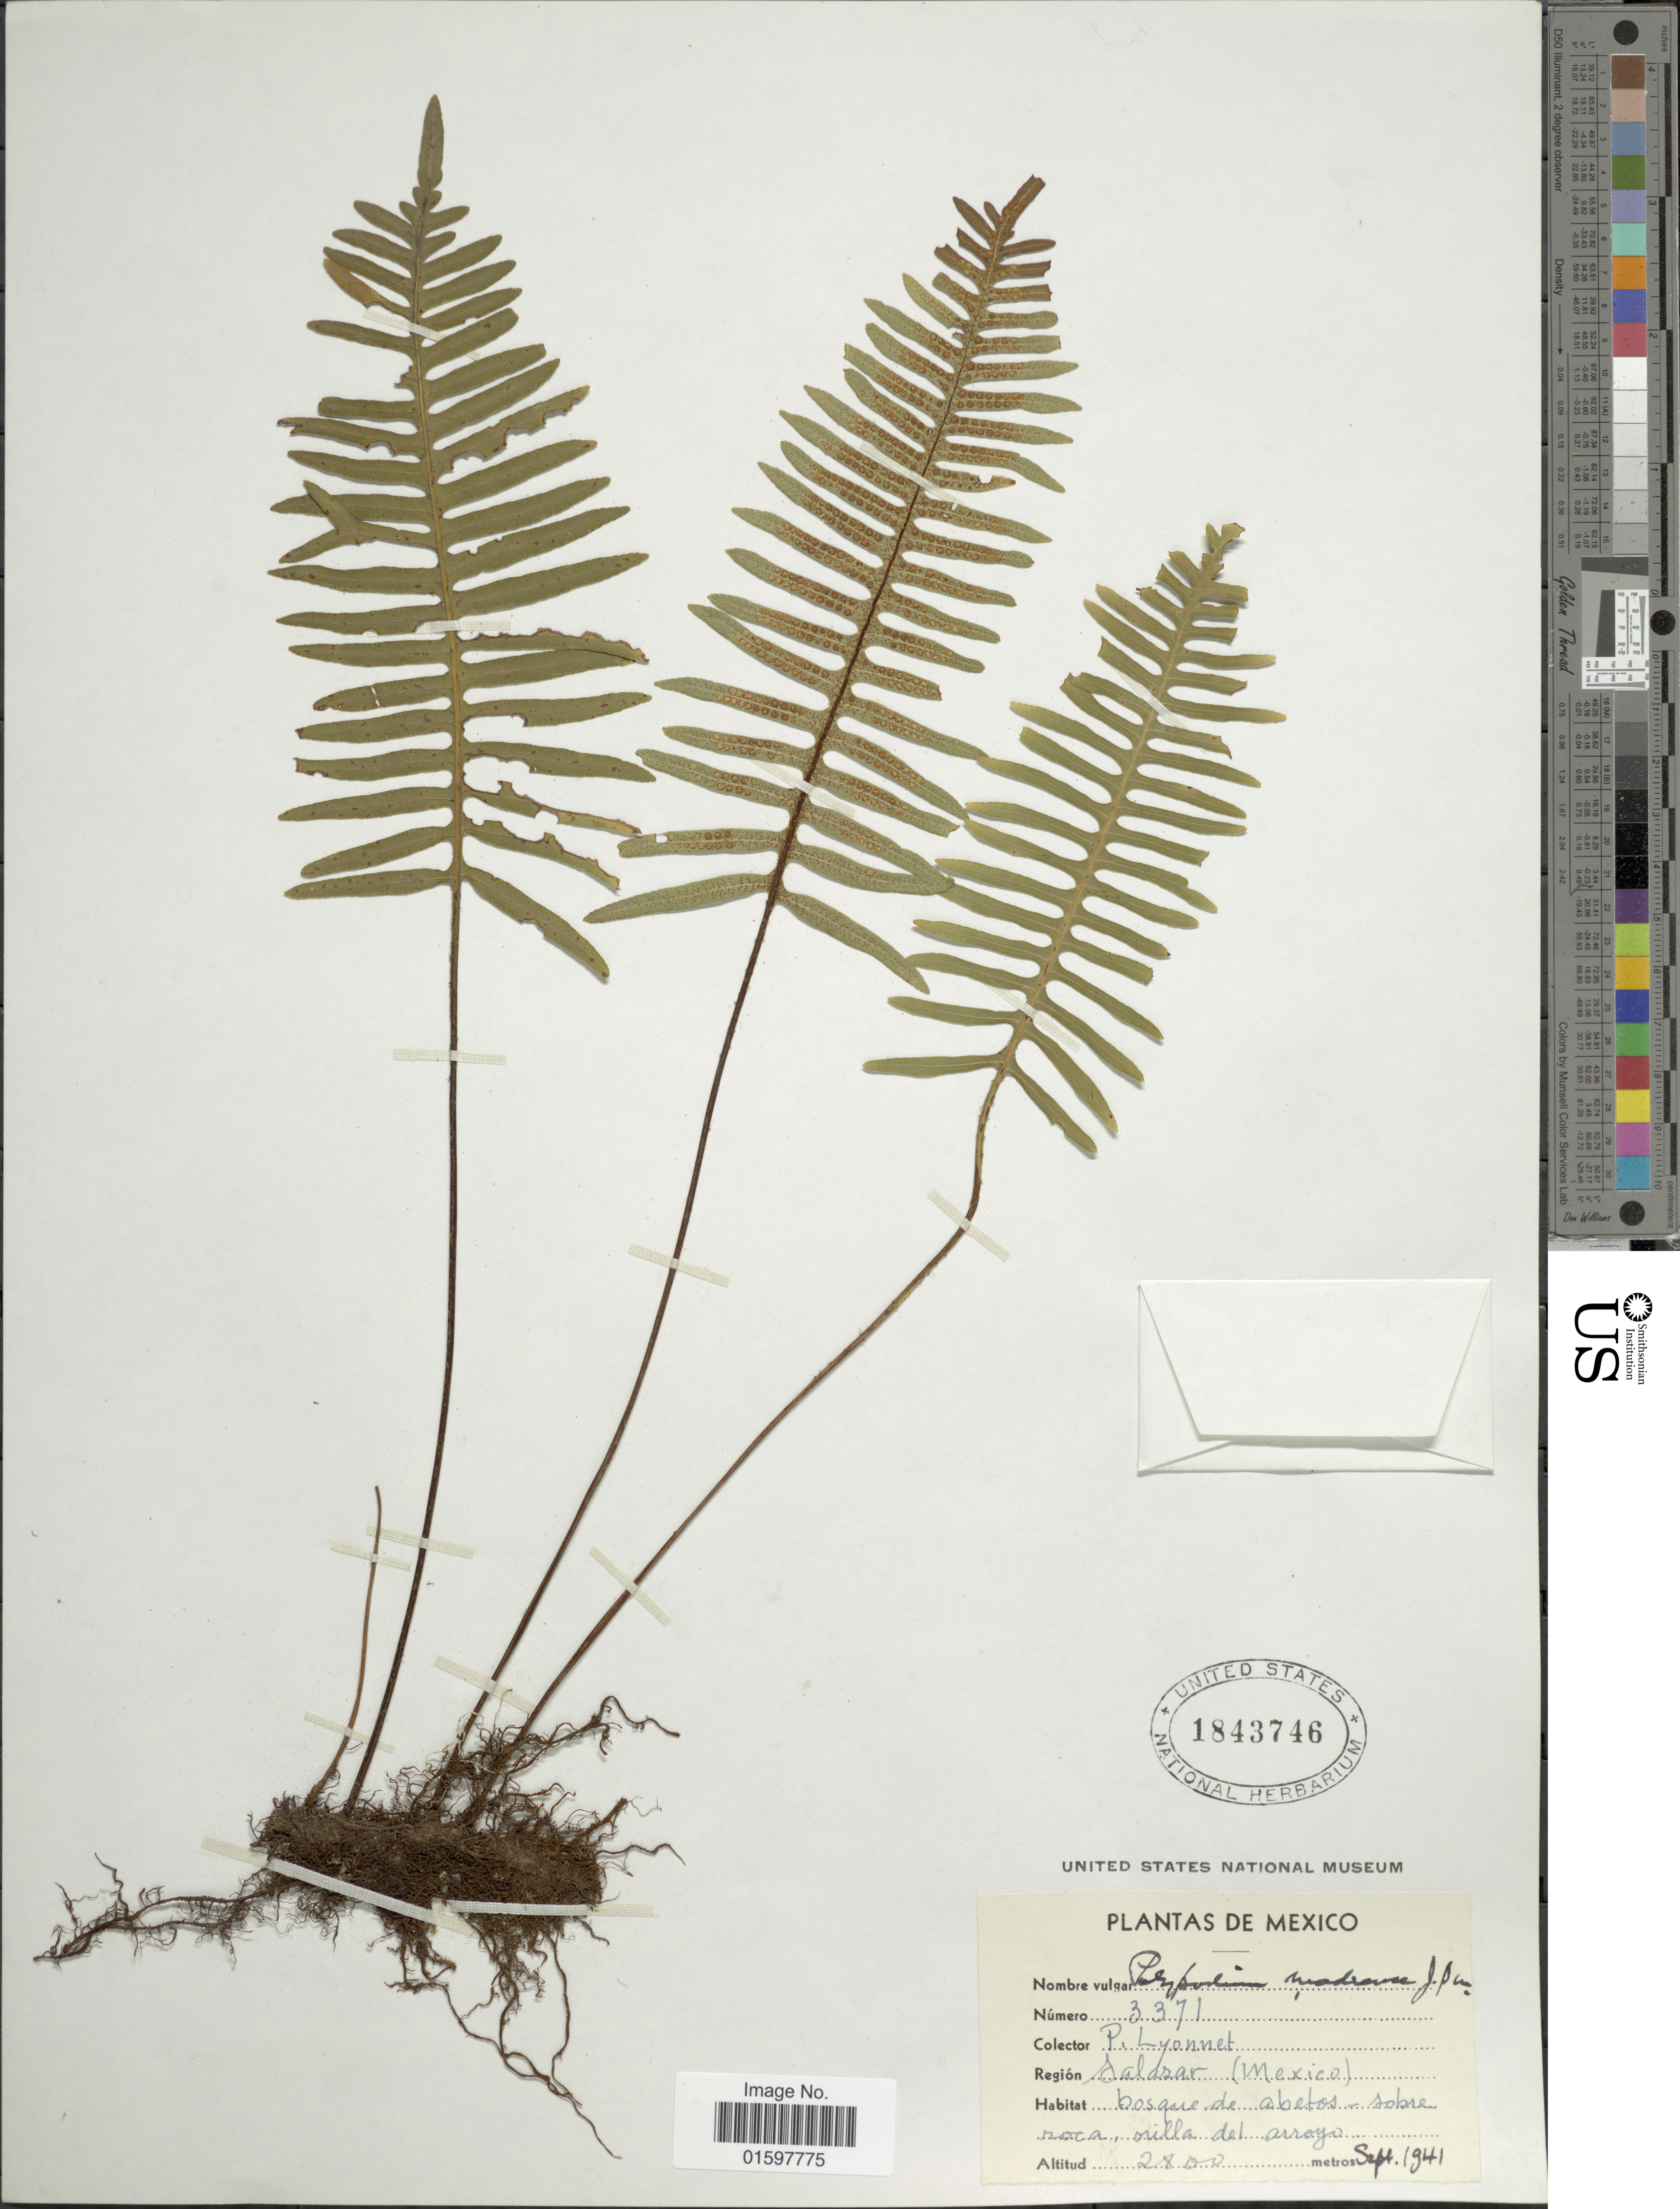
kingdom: Plantae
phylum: Tracheophyta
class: Polypodiopsida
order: Polypodiales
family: Polypodiaceae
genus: Pleopeltis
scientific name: Pleopeltis madrense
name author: (J. Sm.) A.R. Sm. & Tejero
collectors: P. Lyonnet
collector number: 3371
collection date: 1941-09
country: Mexico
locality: Salazar.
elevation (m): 2800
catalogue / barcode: US 1843746